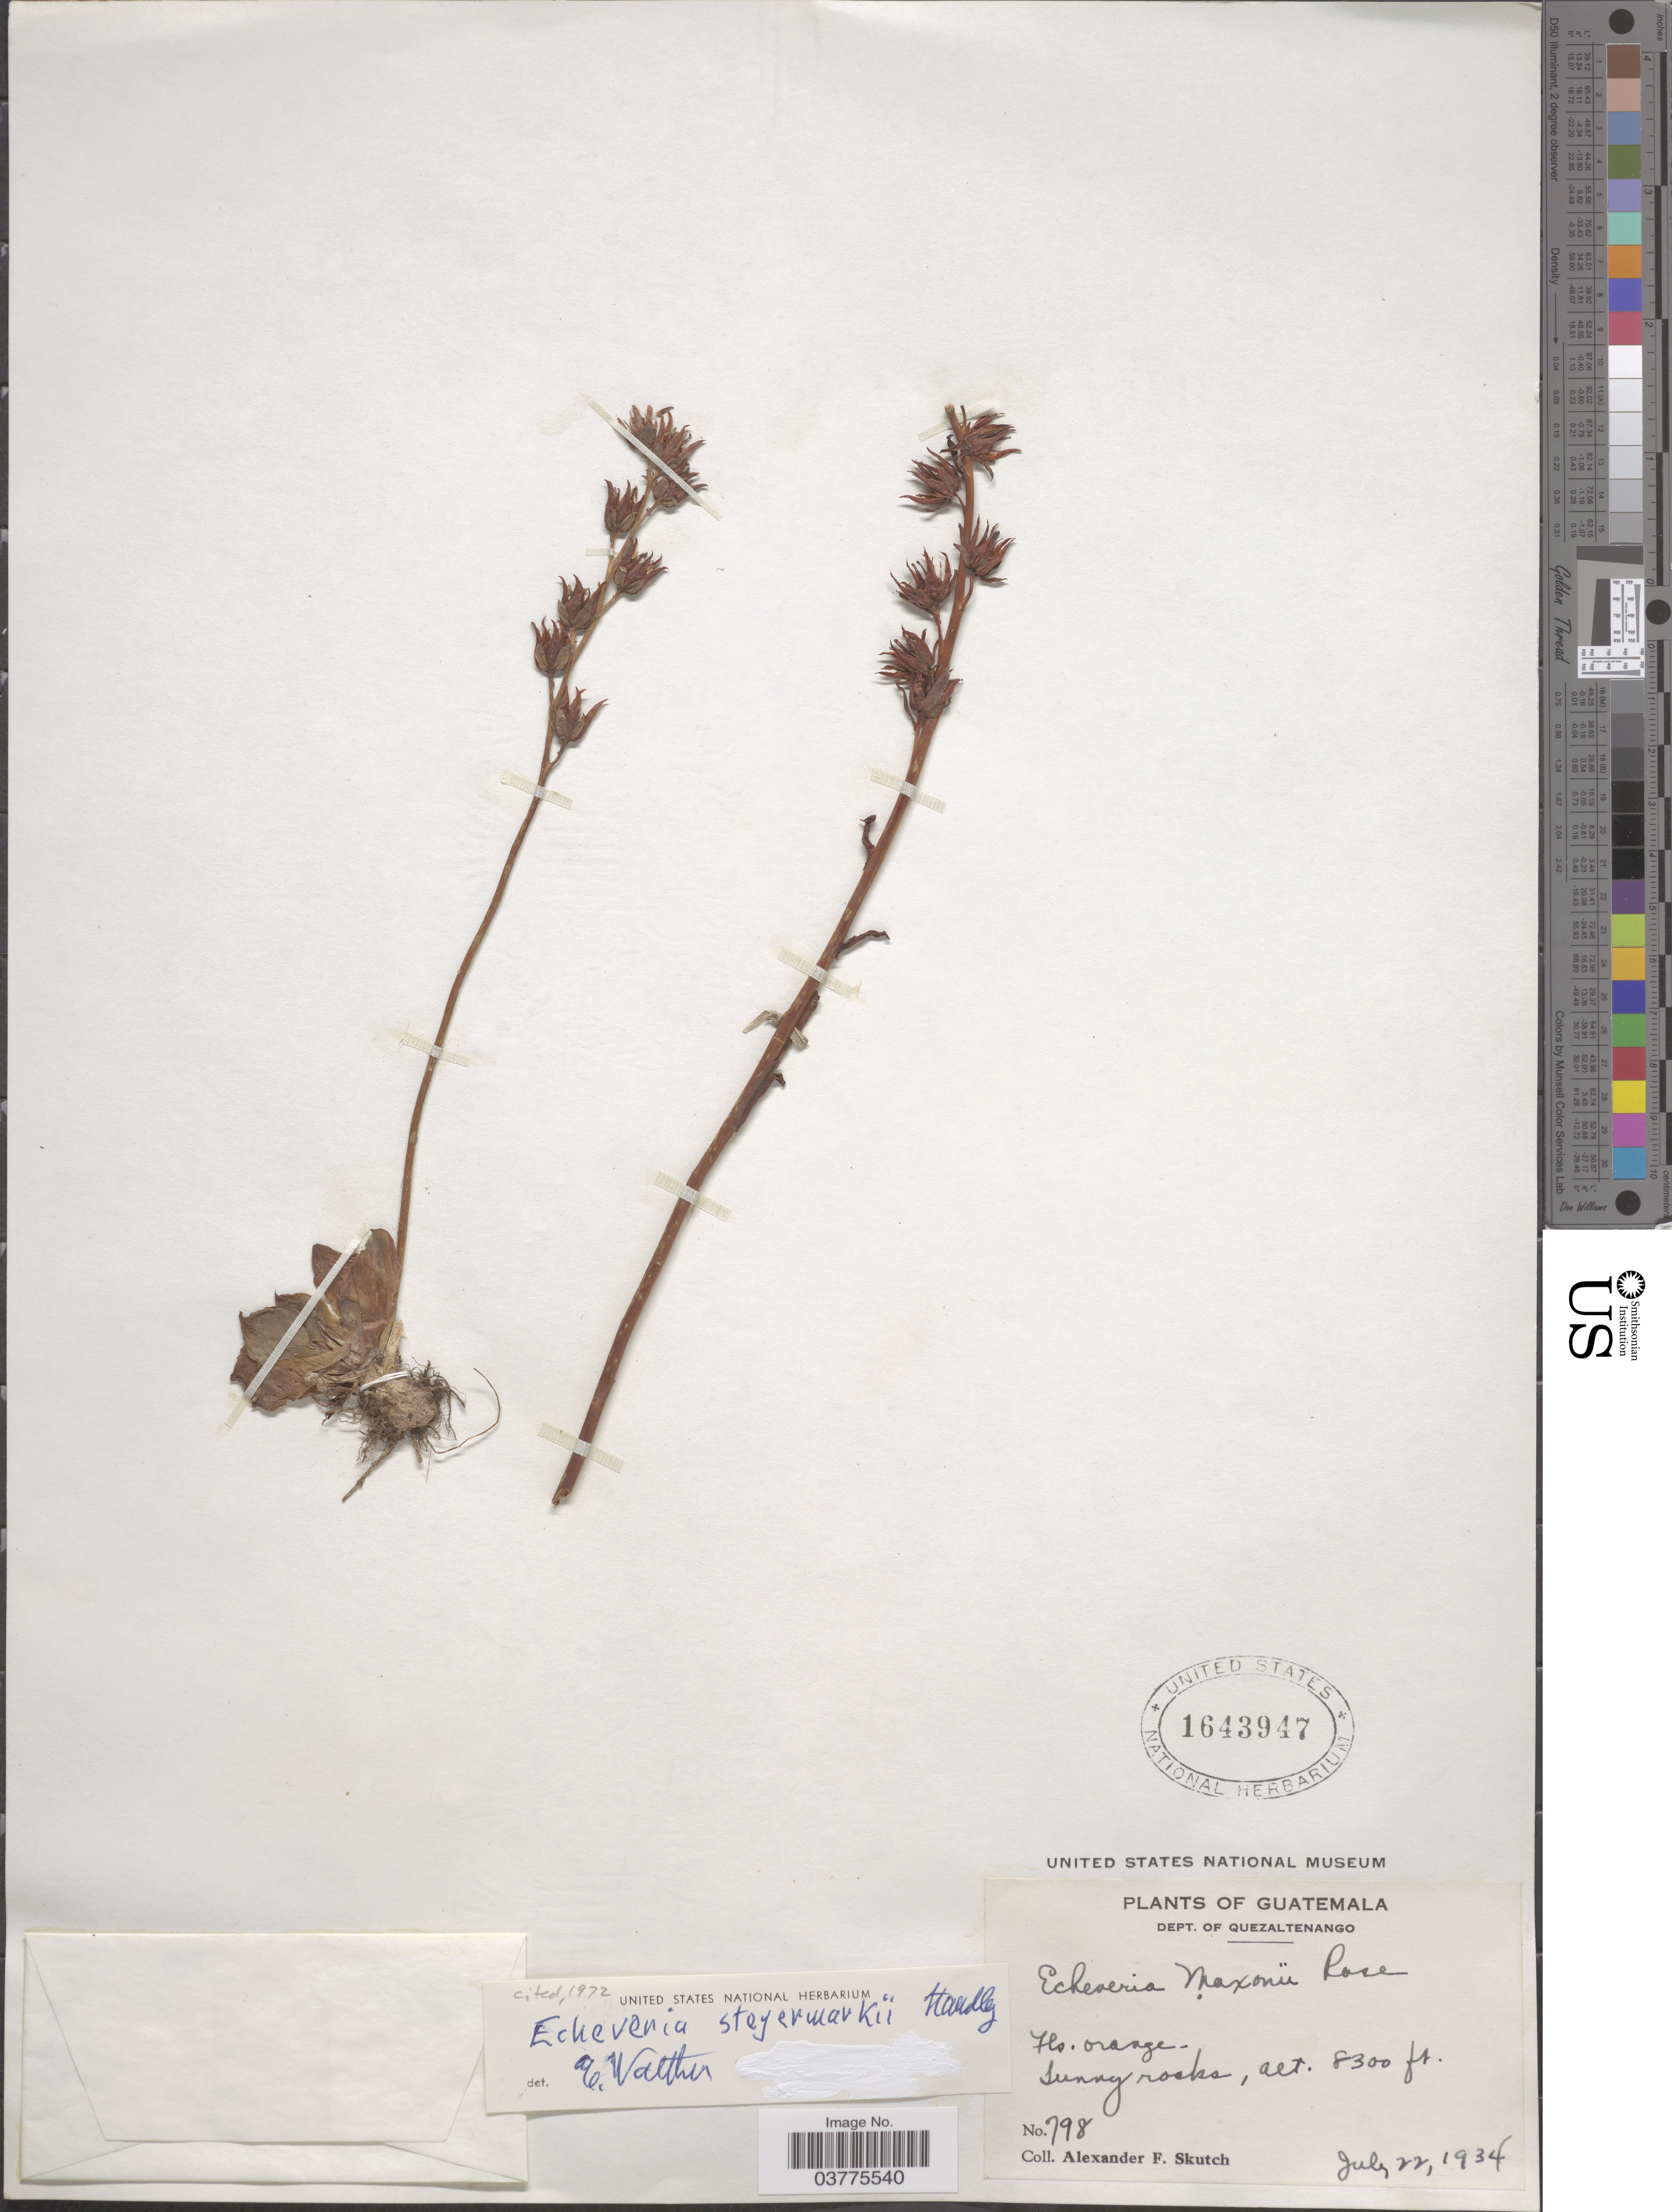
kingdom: Plantae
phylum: Tracheophyta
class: Magnoliopsida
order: Saxifragales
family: Crassulaceae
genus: Echeveria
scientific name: Echeveria steyermarkii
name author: Standl.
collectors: A. F. Skutch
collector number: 798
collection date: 1934-07-22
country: Guatemala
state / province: Quetzaltenango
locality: Dept. of Quezaltenango.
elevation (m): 2530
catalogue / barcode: US 1643947